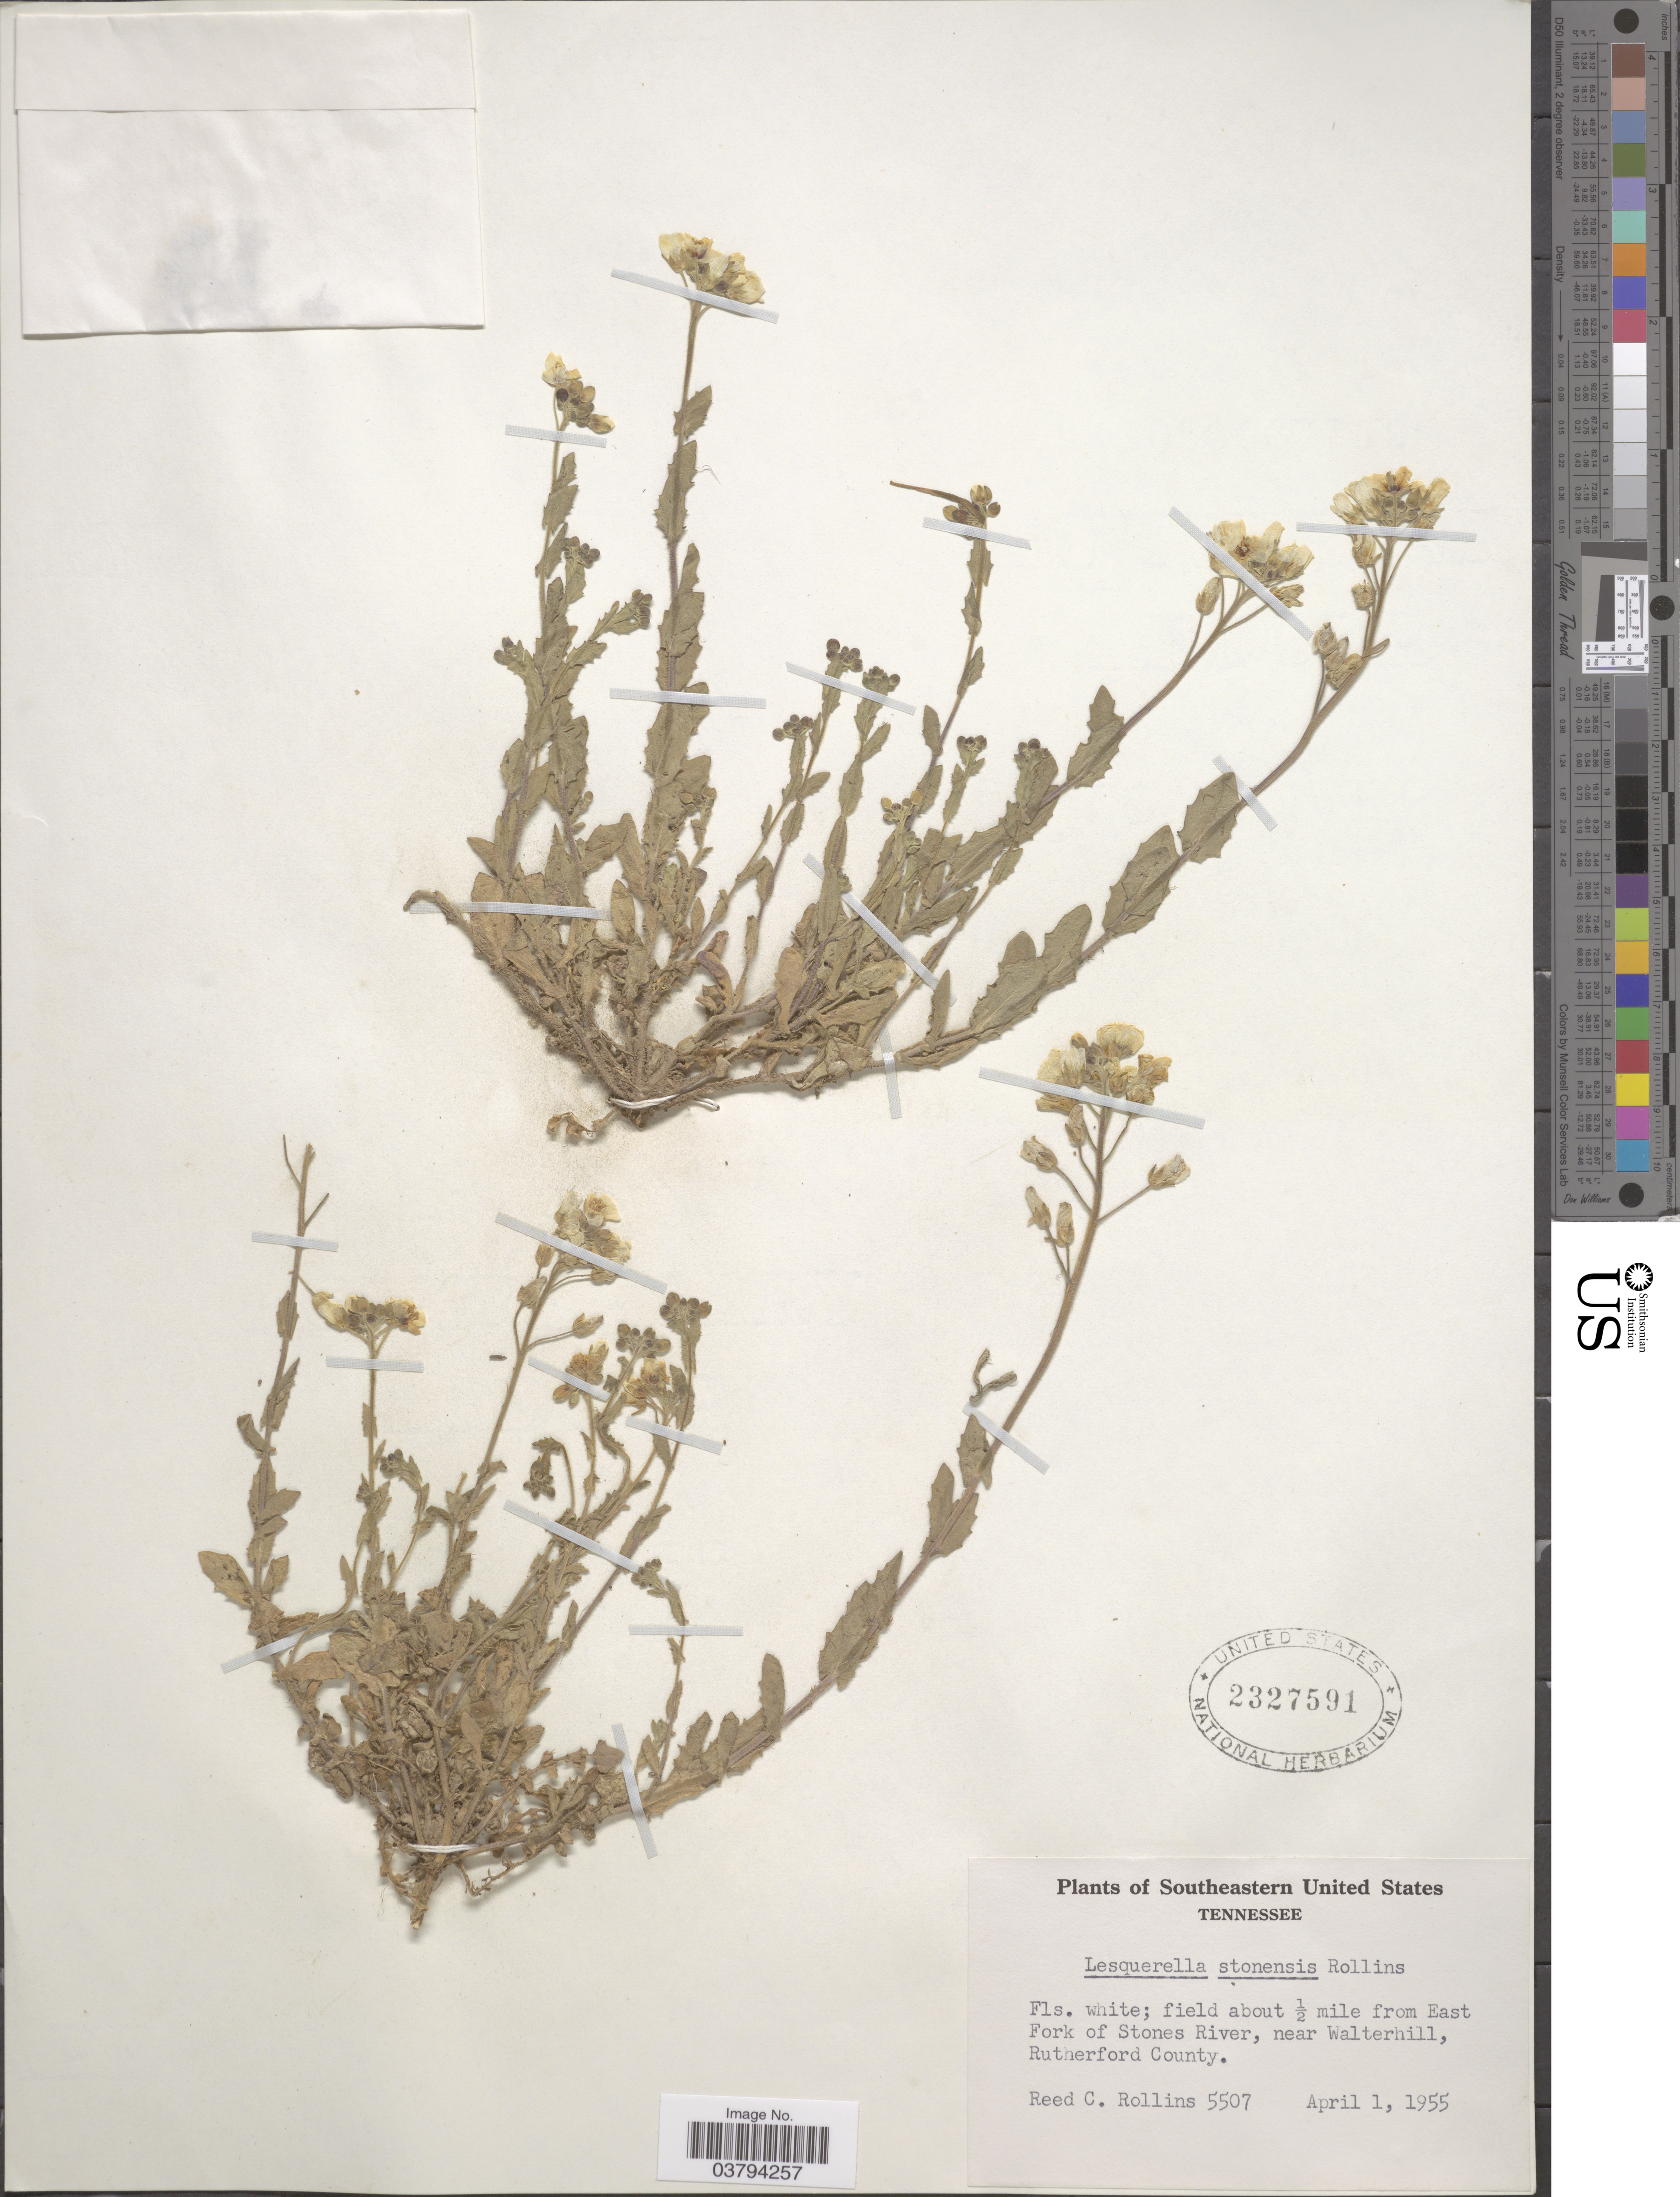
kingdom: Plantae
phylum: Tracheophyta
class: Magnoliopsida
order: Brassicales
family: Brassicaceae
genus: Lesquerella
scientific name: Lesquerella stonensis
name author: Rollins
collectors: R. C. Rollins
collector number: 5507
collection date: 1955-04-01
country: United States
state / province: Tennessee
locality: Field about ½ mile from East Fork of Stones River, near Walterhill, Rutherford County.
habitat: field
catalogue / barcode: US 2327591